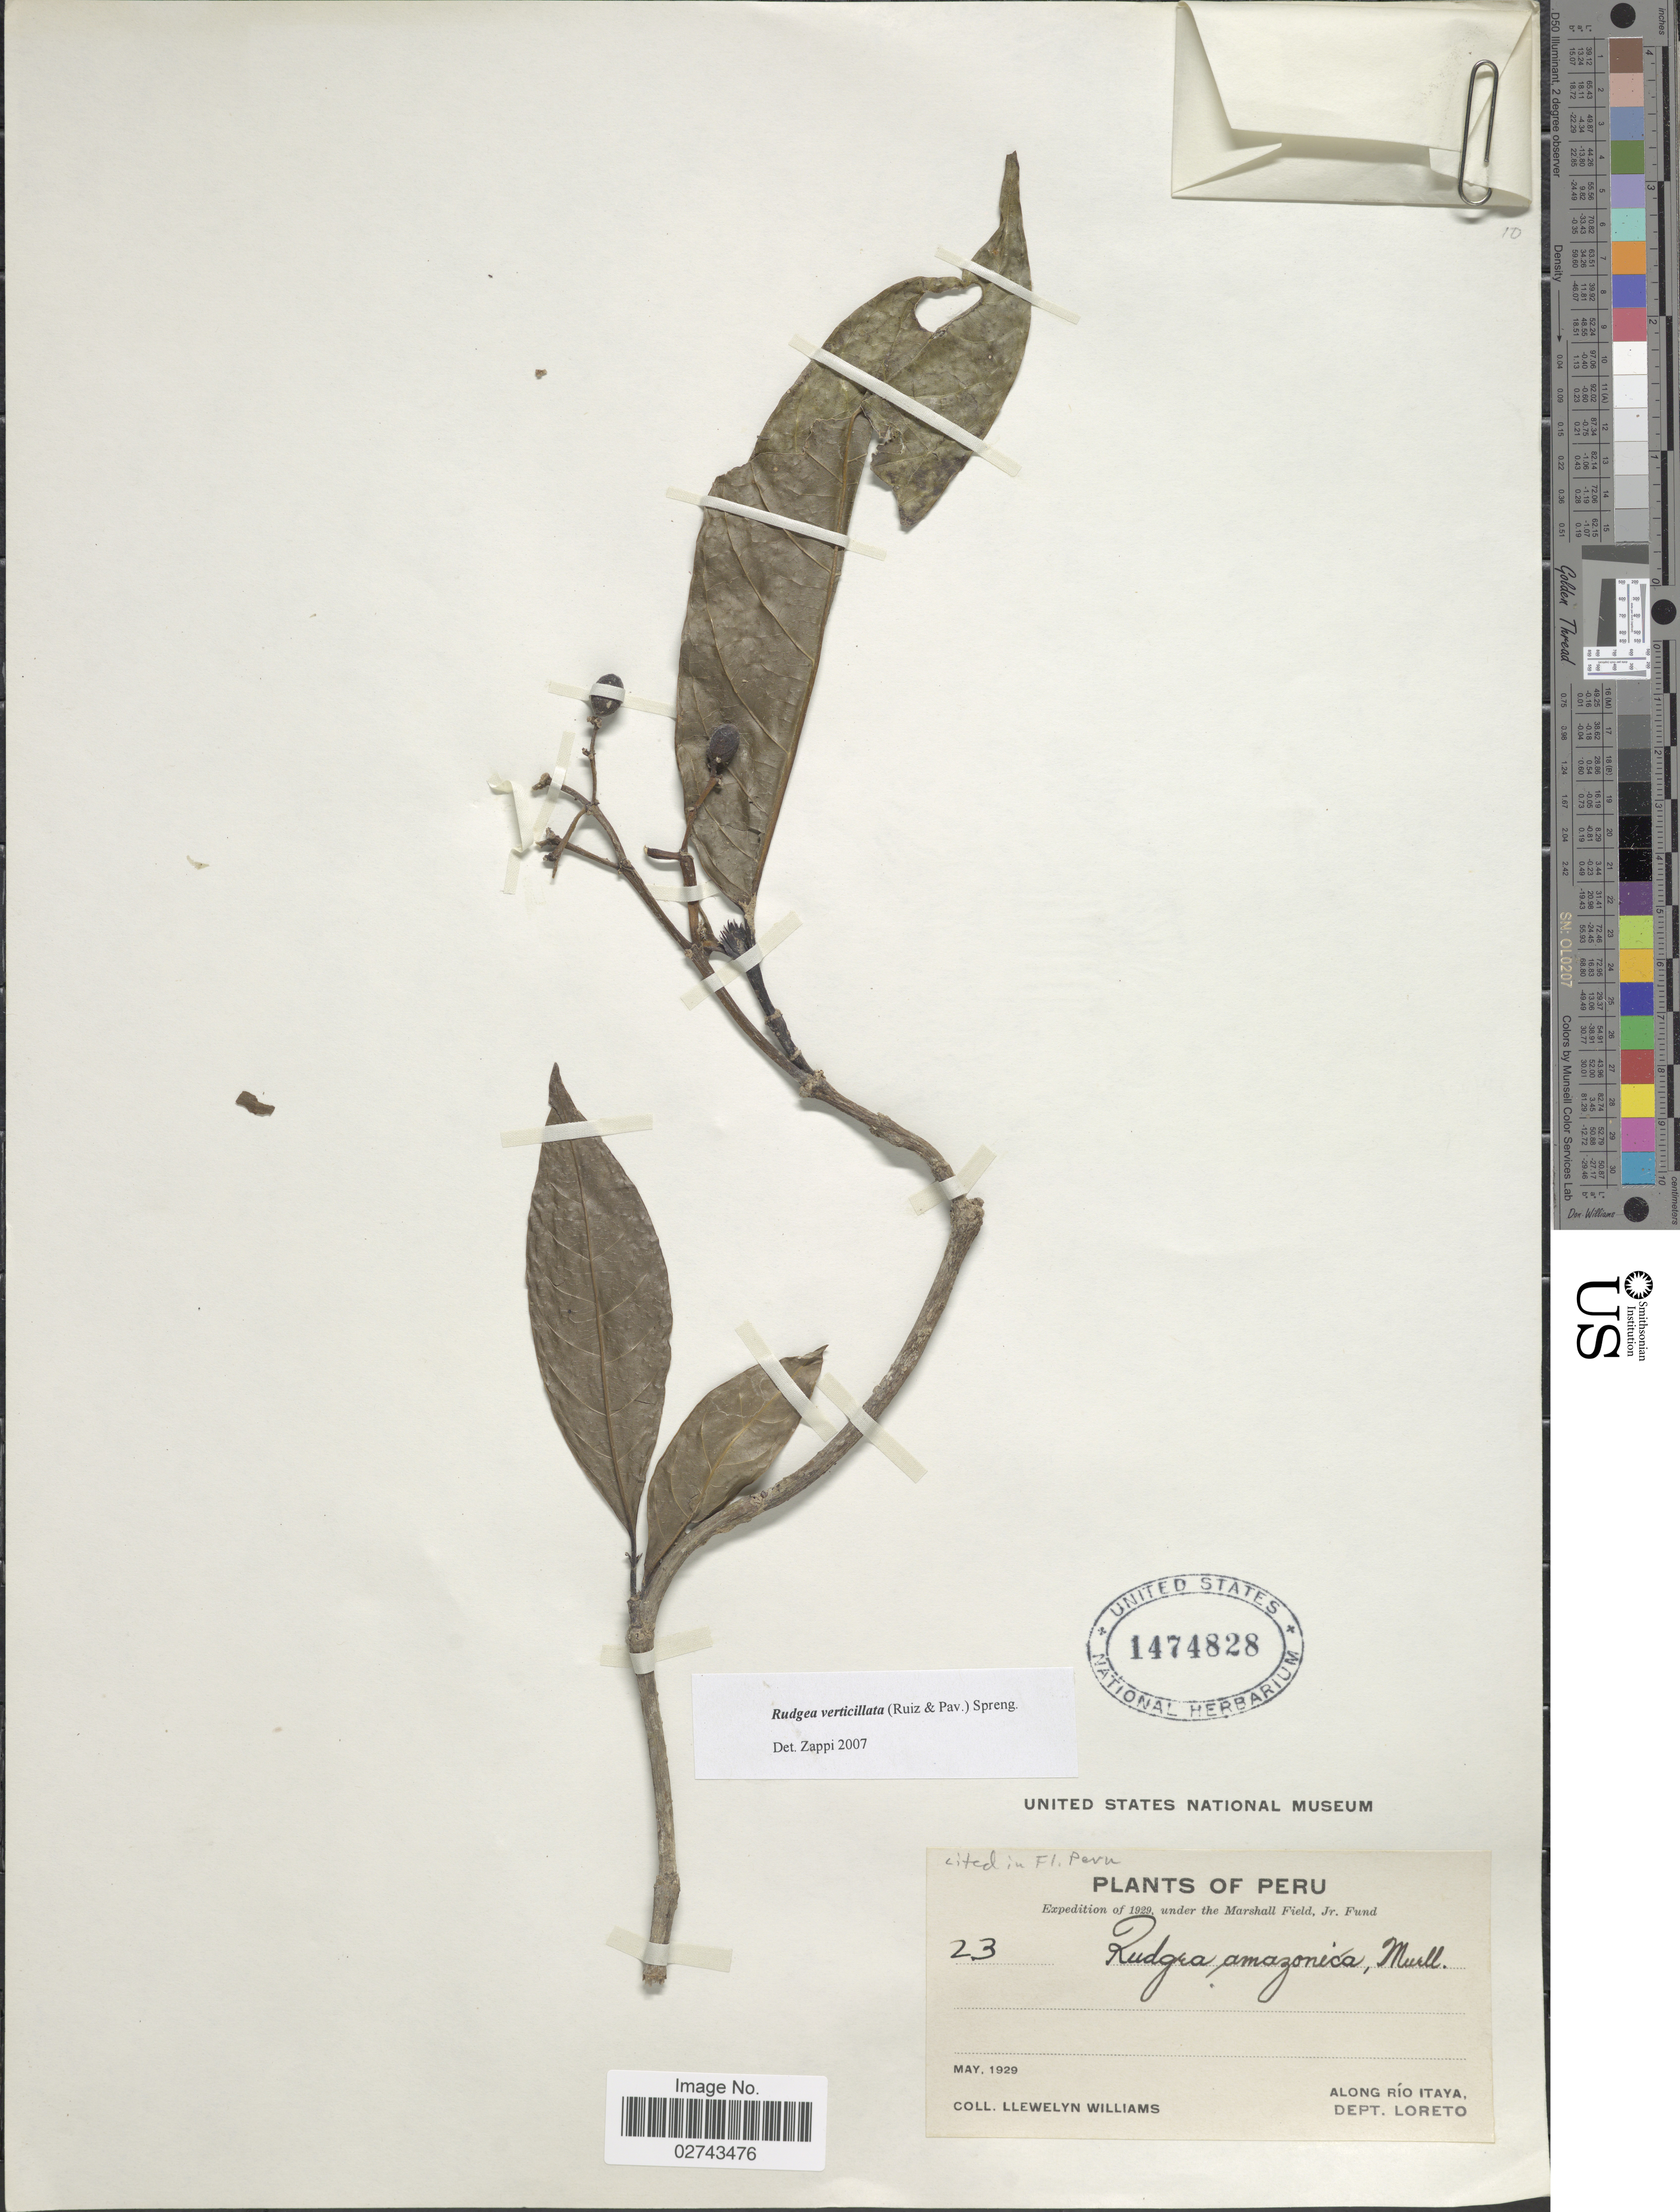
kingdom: Plantae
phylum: Tracheophyta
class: Magnoliopsida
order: Gentianales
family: Rubiaceae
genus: Rudgea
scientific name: Rudgea verticillata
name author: (Ruiz & Pav.) Spreng.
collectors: Ll. Williams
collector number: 23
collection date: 1929-05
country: Peru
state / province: Loreto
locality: Along Rio Itaya, Dept. Loreto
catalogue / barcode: US 1474828